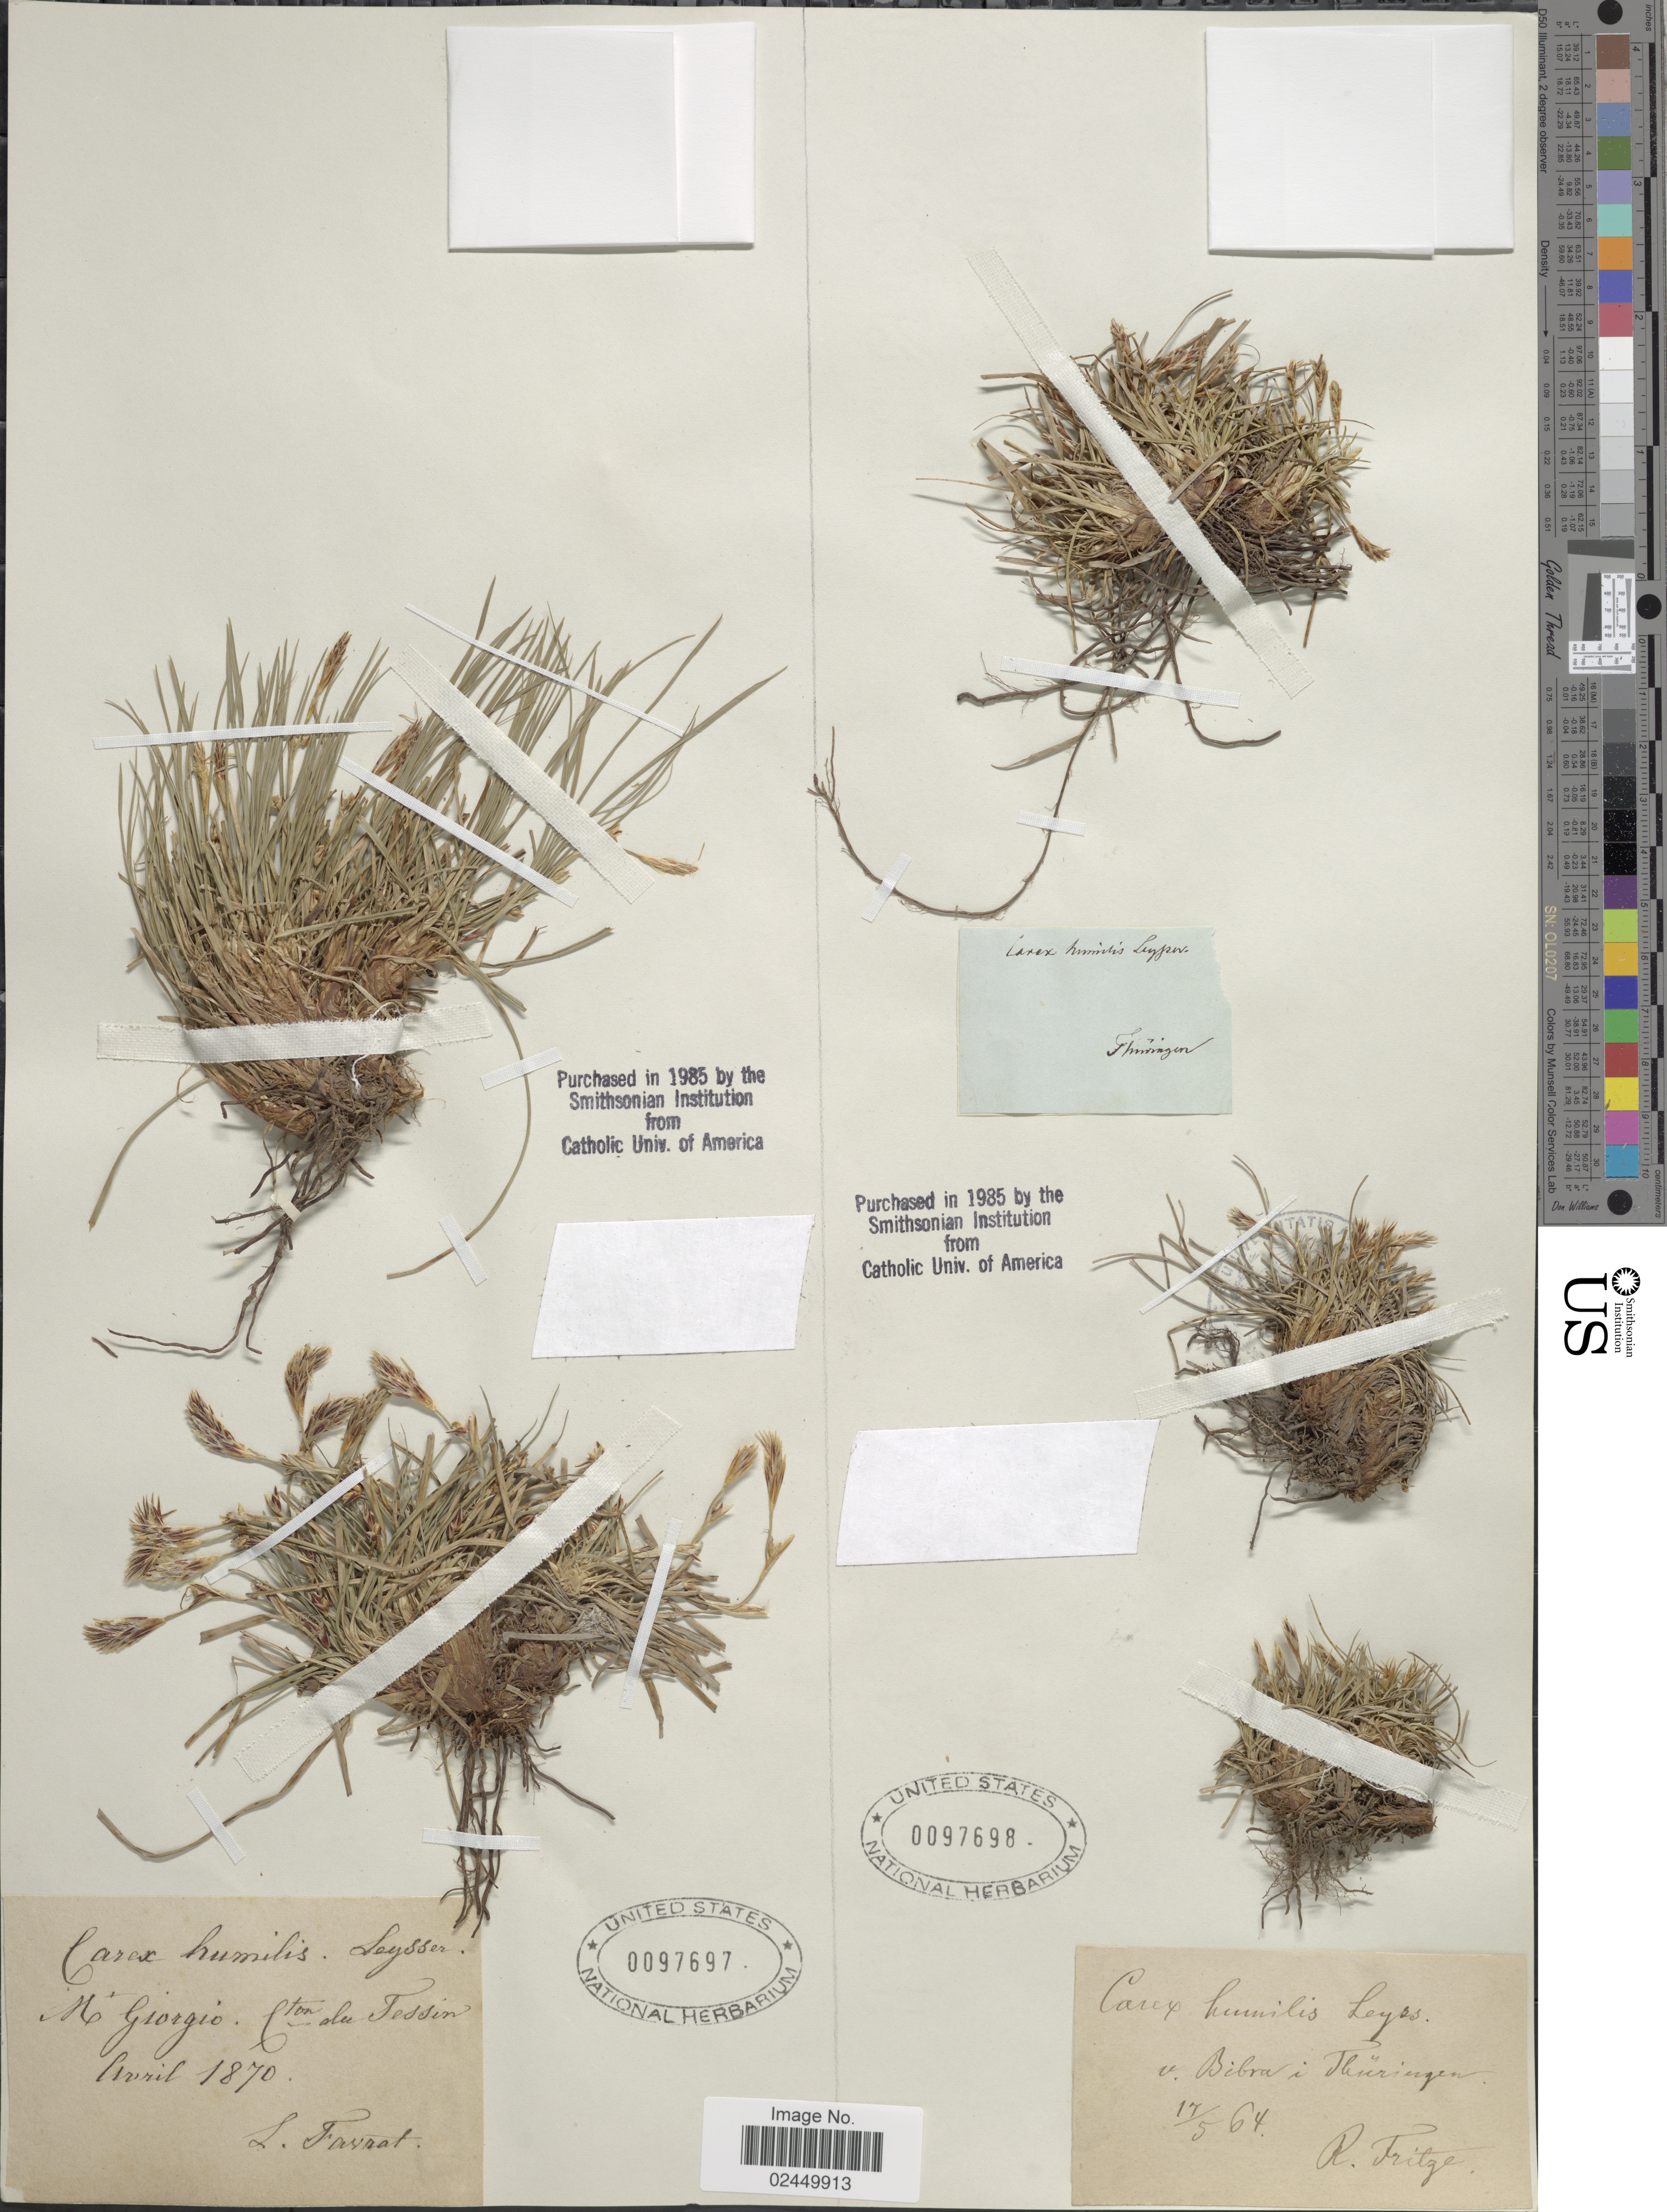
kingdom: Plantae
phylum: Tracheophyta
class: Liliopsida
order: Poales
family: Cyperaceae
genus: Carex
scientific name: Carex humilis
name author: Leyss.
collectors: L. Favrat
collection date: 1870-04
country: Switzerland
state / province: Ticino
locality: Mt Giorgio (Cton. du Tessin)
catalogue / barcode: US 97697